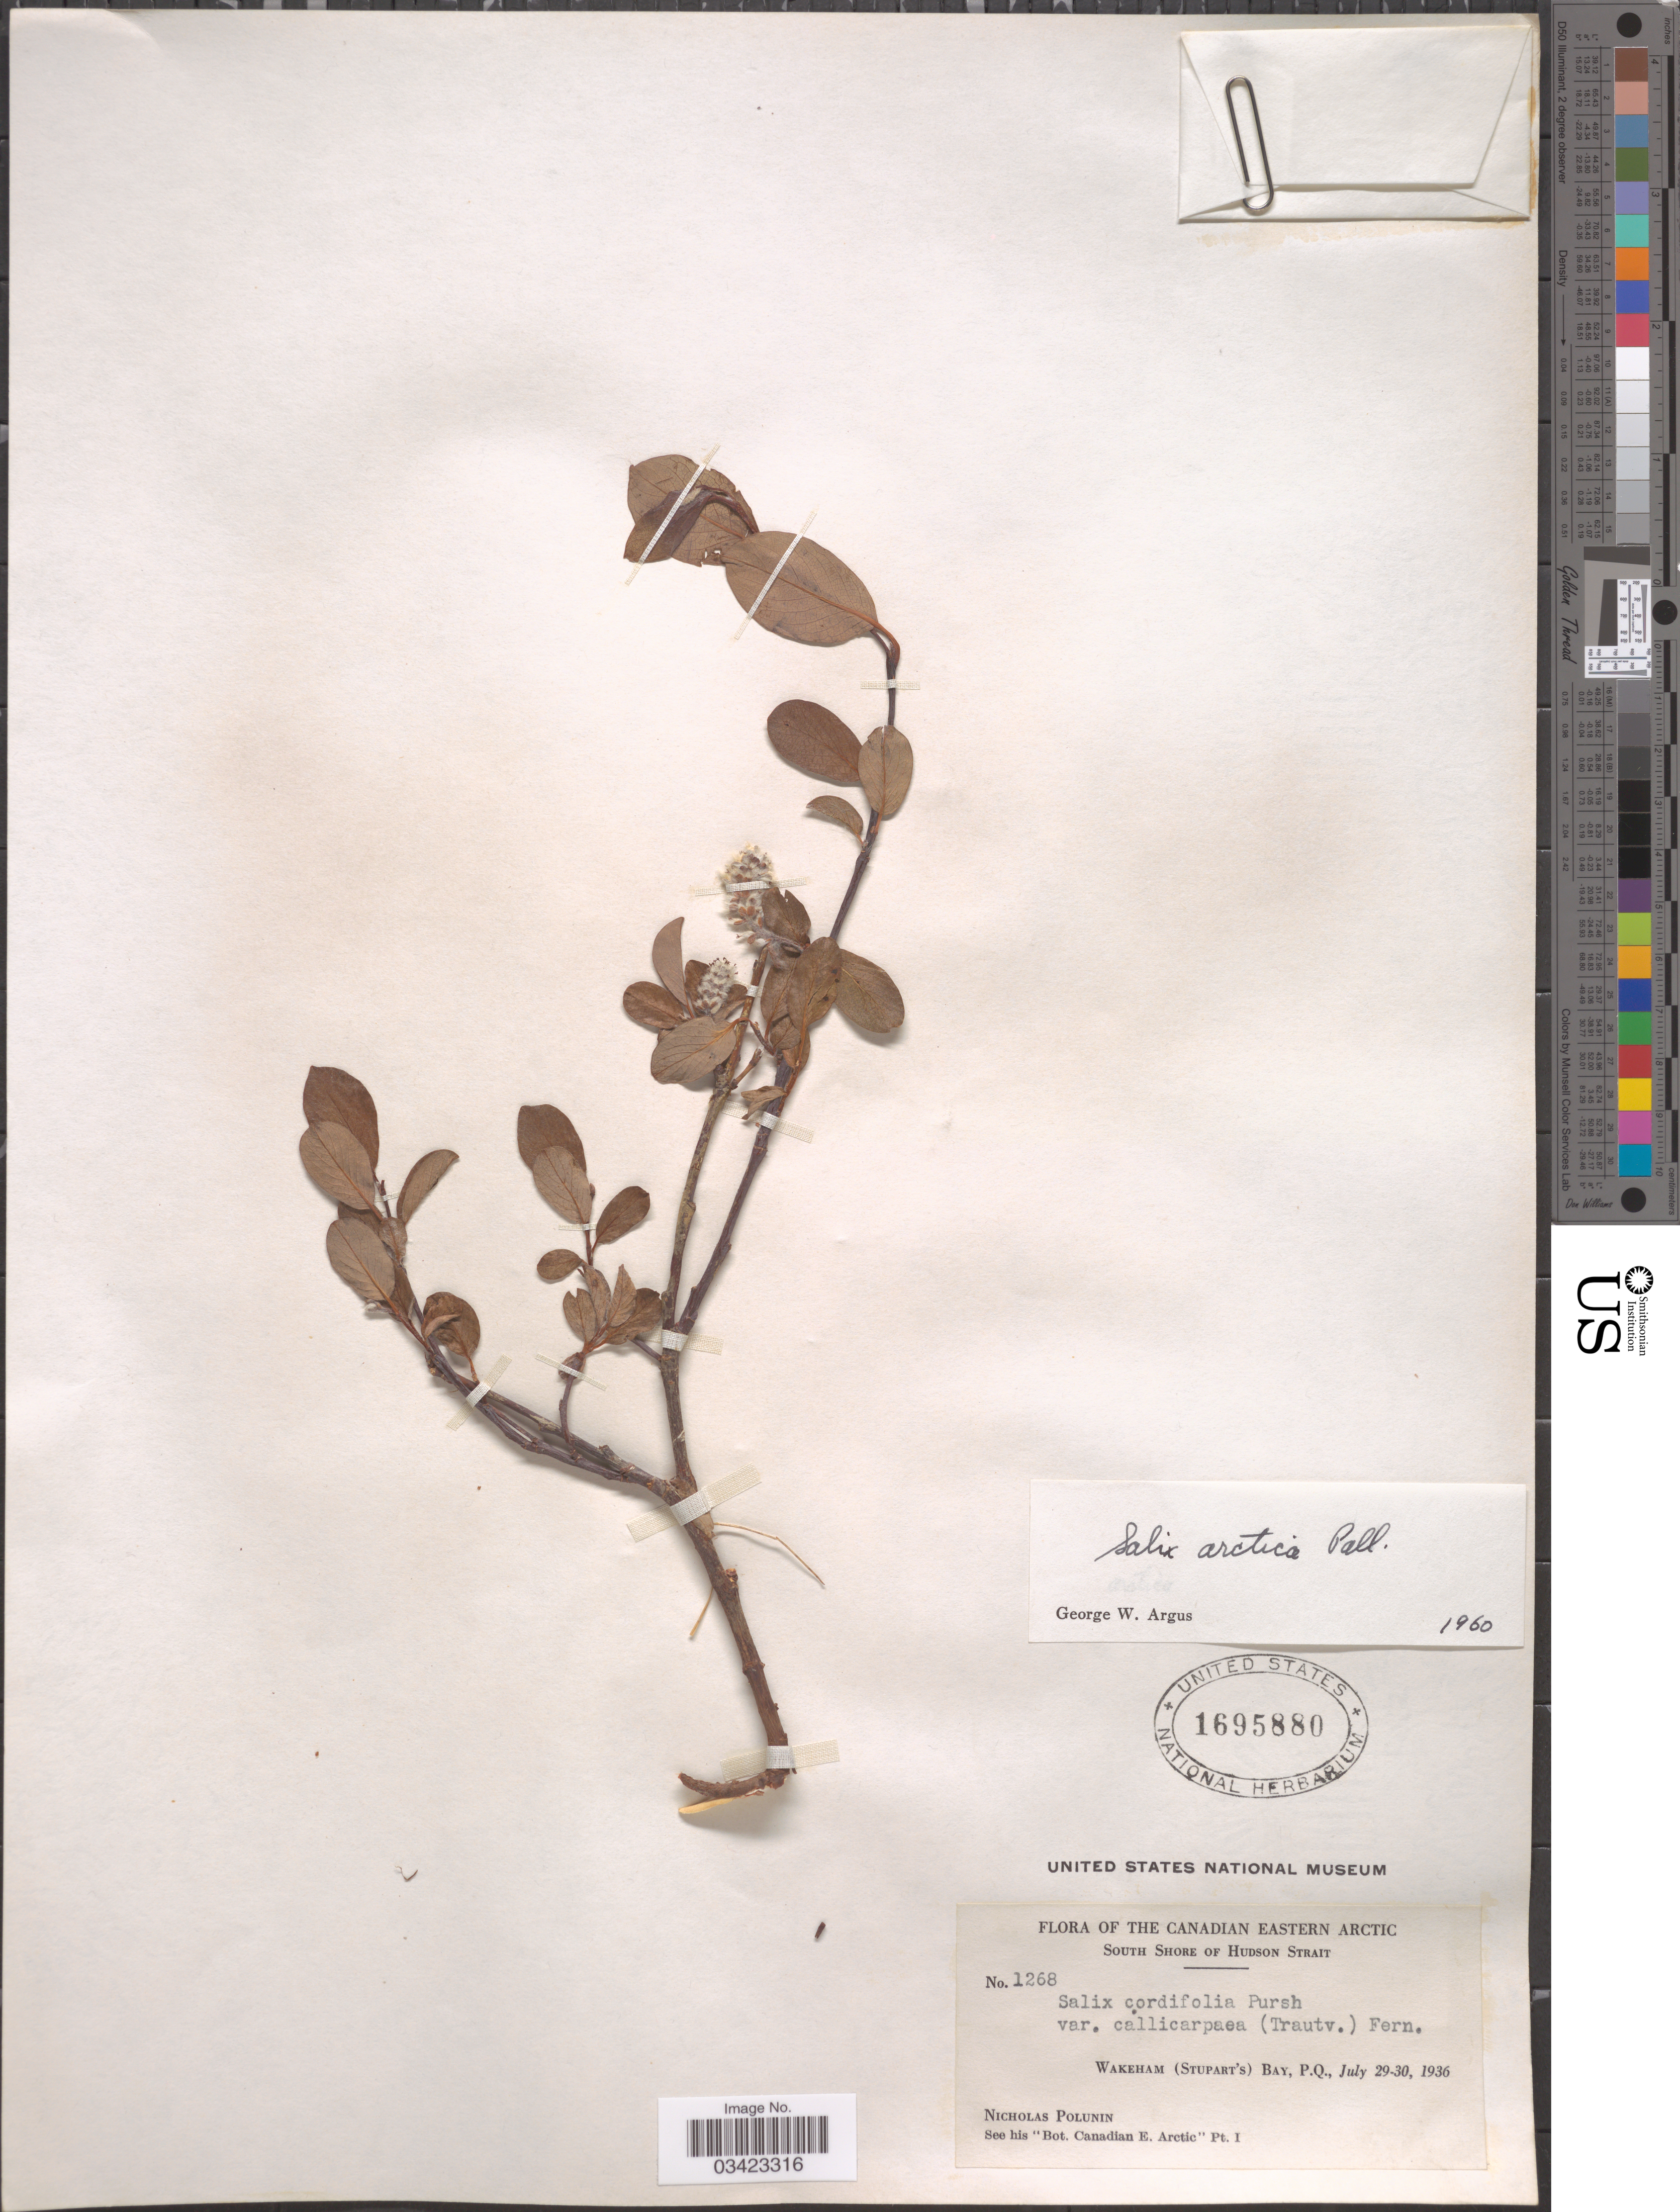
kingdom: Plantae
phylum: Tracheophyta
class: Magnoliopsida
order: Malpighiales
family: Salicaceae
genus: Salix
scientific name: Salix arctica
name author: Pall.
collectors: N. V. Polunin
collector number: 1268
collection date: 1936-07-29/1936-07-30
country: Canada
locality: The Canadian Eastern Arctic. South Shore of Hudson Strait. Wakeham (Stupart's) Bay, P.Q.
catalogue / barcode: US 1695880